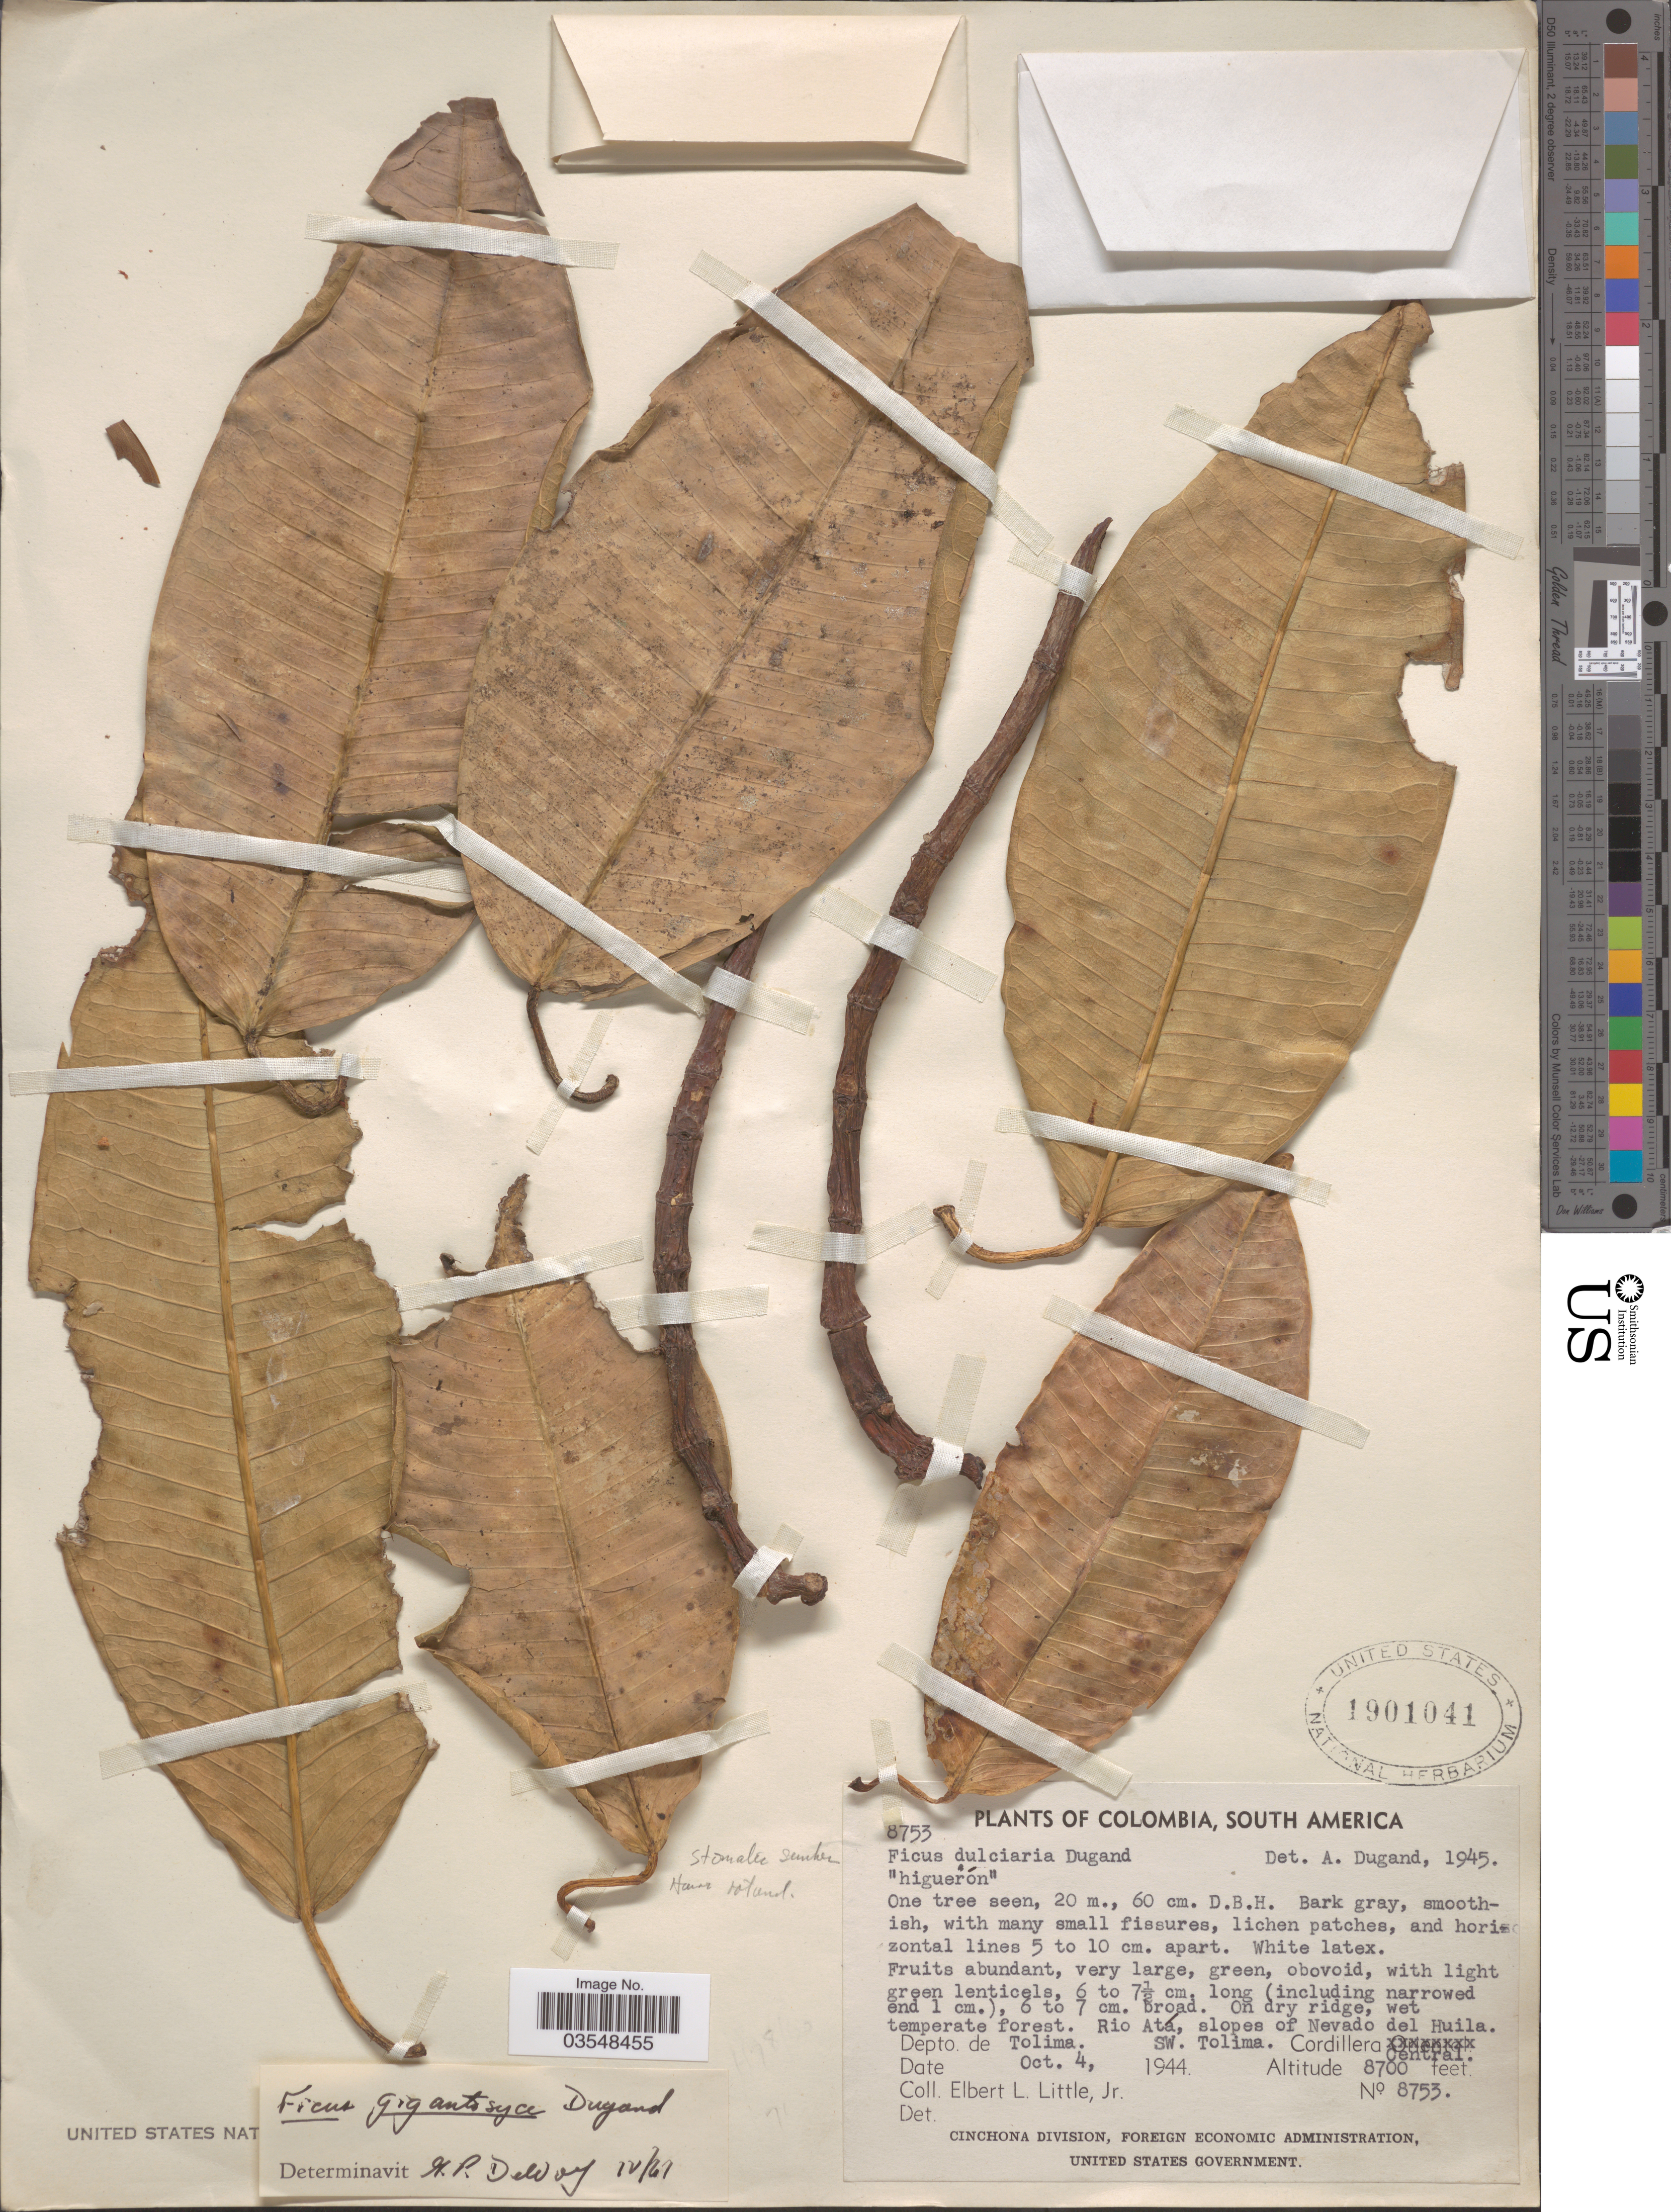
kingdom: Plantae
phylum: Tracheophyta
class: Magnoliopsida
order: Rosales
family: Moraceae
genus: Ficus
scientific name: Ficus gigantosyce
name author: Dugand G.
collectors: E. L. Little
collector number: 8753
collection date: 1944-10-04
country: Colombia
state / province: Tolima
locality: Rio Atá, slopes of Nevado del Huila. Depto. de Tolima. SW. Tolima. Cordillera Central.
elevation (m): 2652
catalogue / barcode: US 1901041